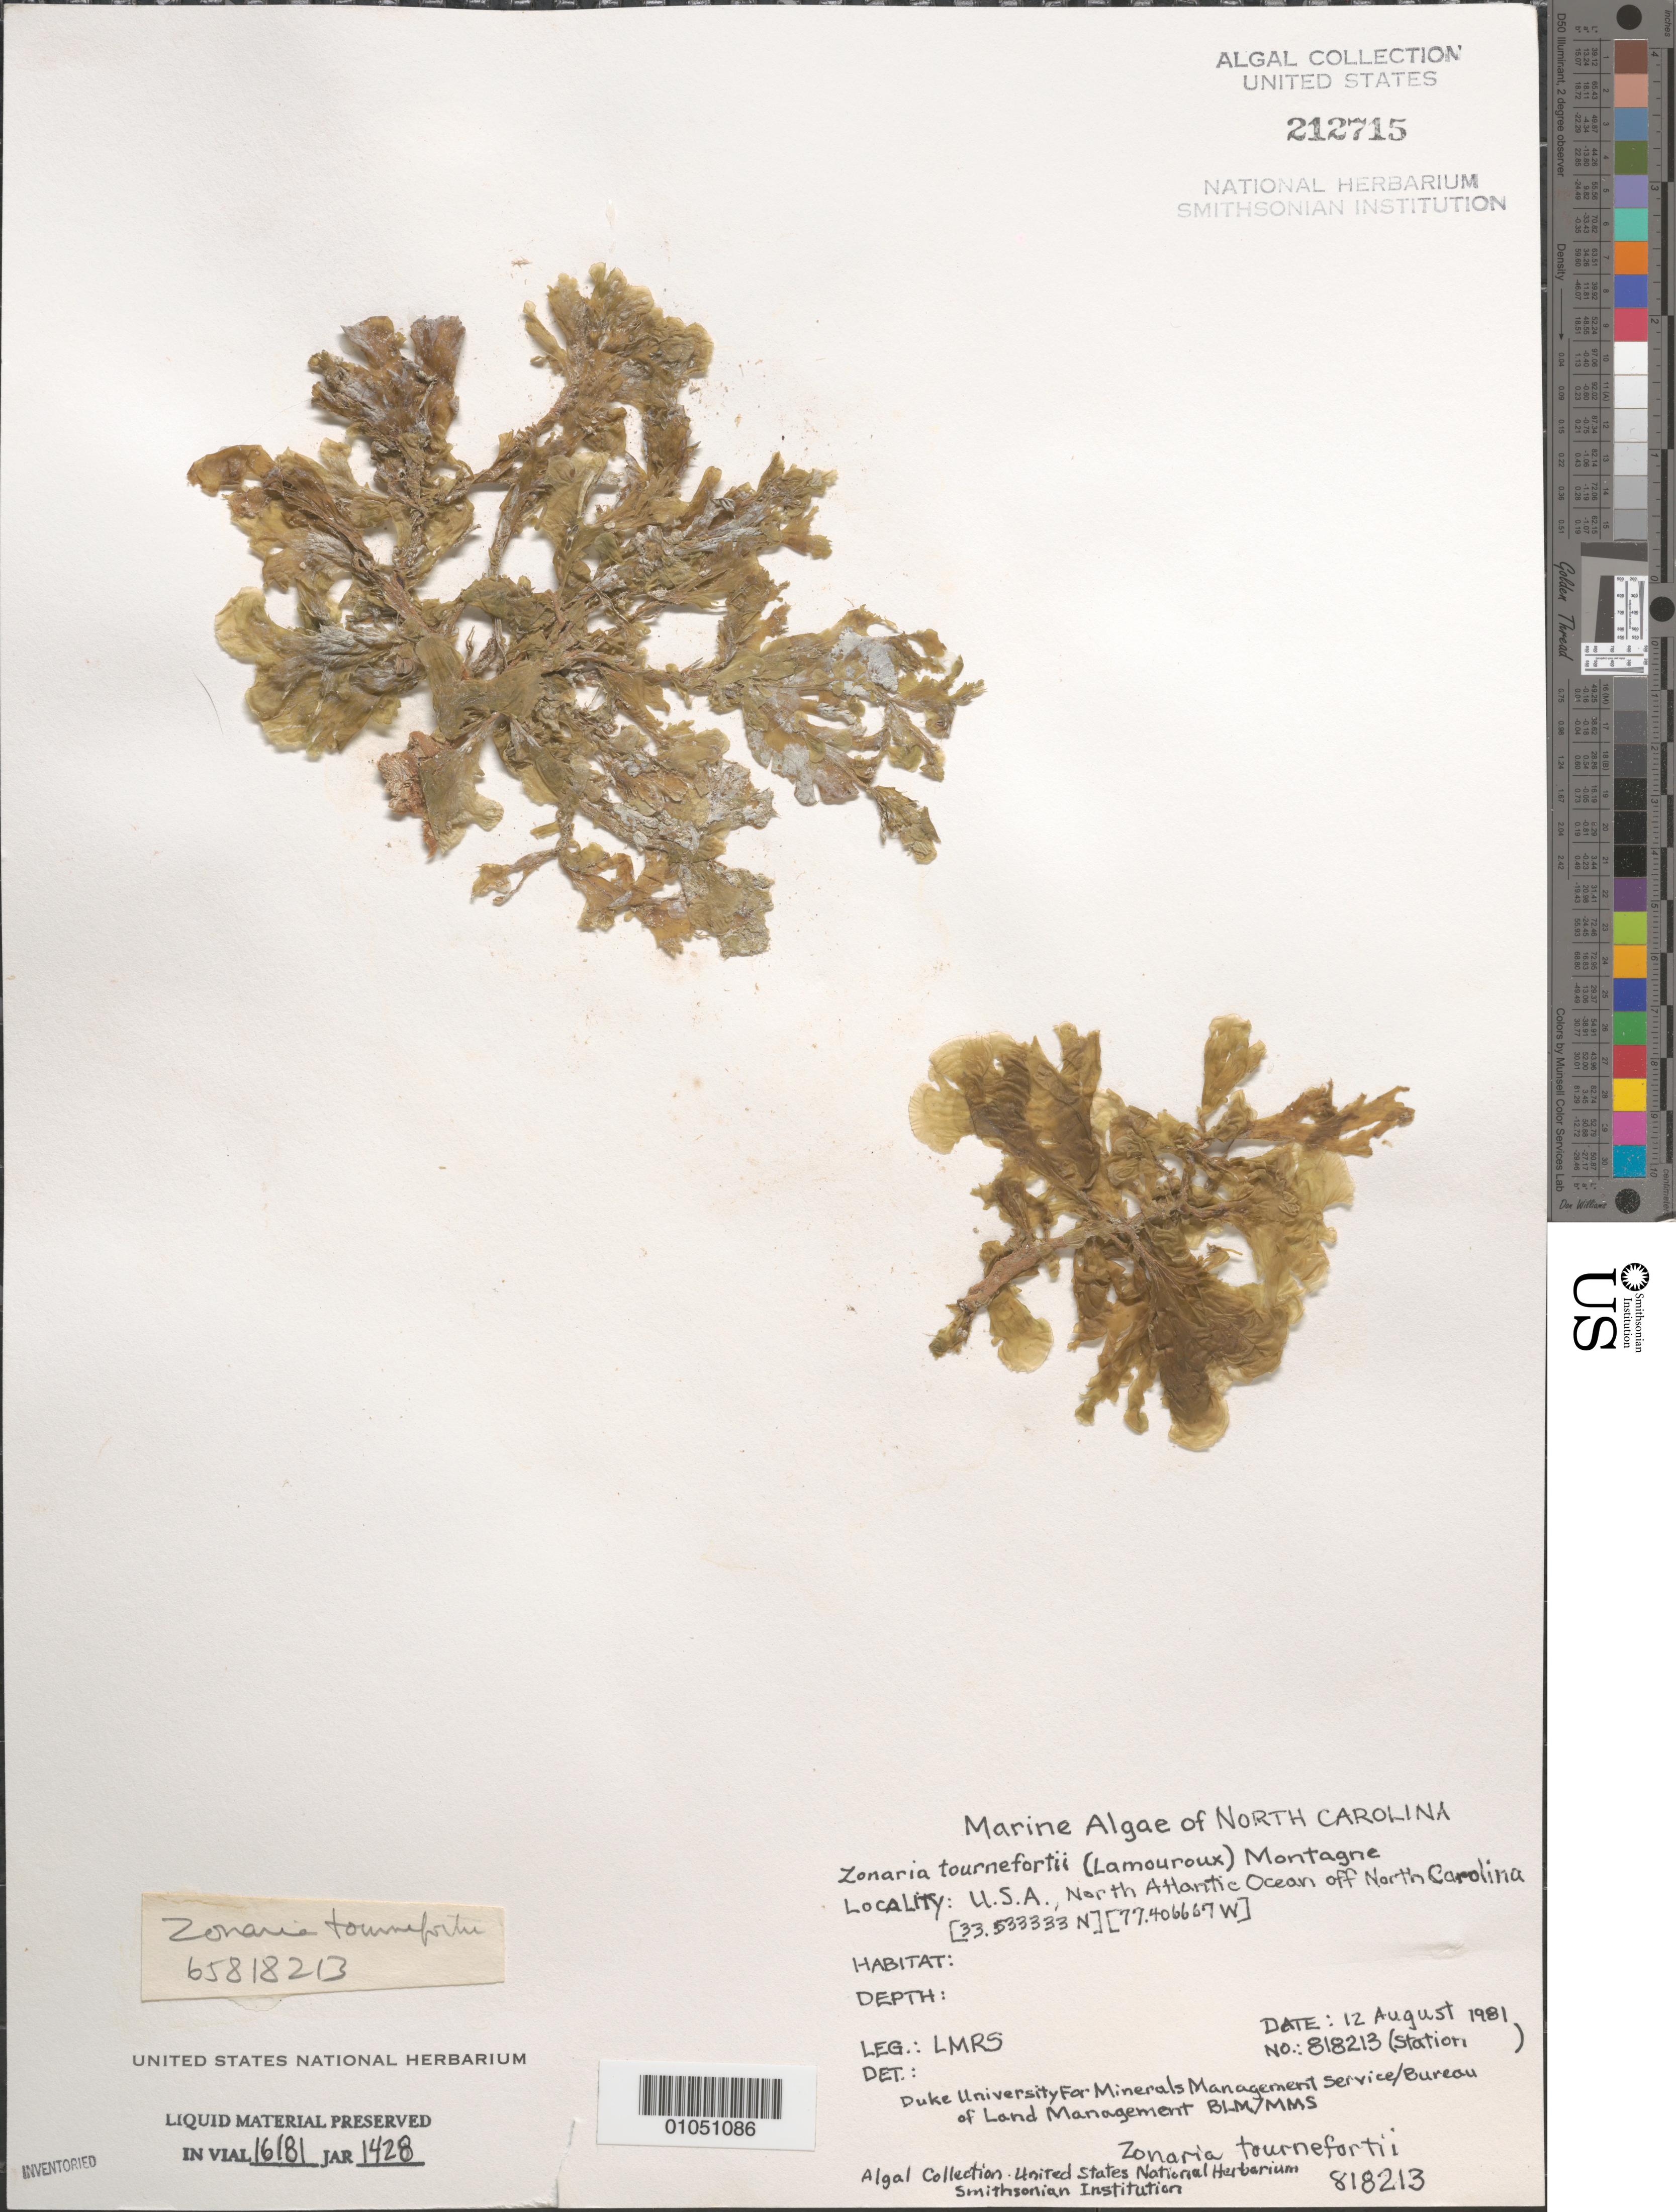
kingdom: Chromista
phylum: Ochrophyta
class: Phaeophyceae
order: Dictyotales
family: Dictyotaceae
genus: Zonaria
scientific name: Zonaria tournefortii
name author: (J.V.Lamouroux) Mont.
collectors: LMRS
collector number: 818213 (Station MS04)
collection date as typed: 12 Aug 1981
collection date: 1981-08-12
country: United States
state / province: North Carolina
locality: North Atlantic Ocean off North Carolina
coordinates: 33.533333 N, 77.406667 W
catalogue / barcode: US 212715